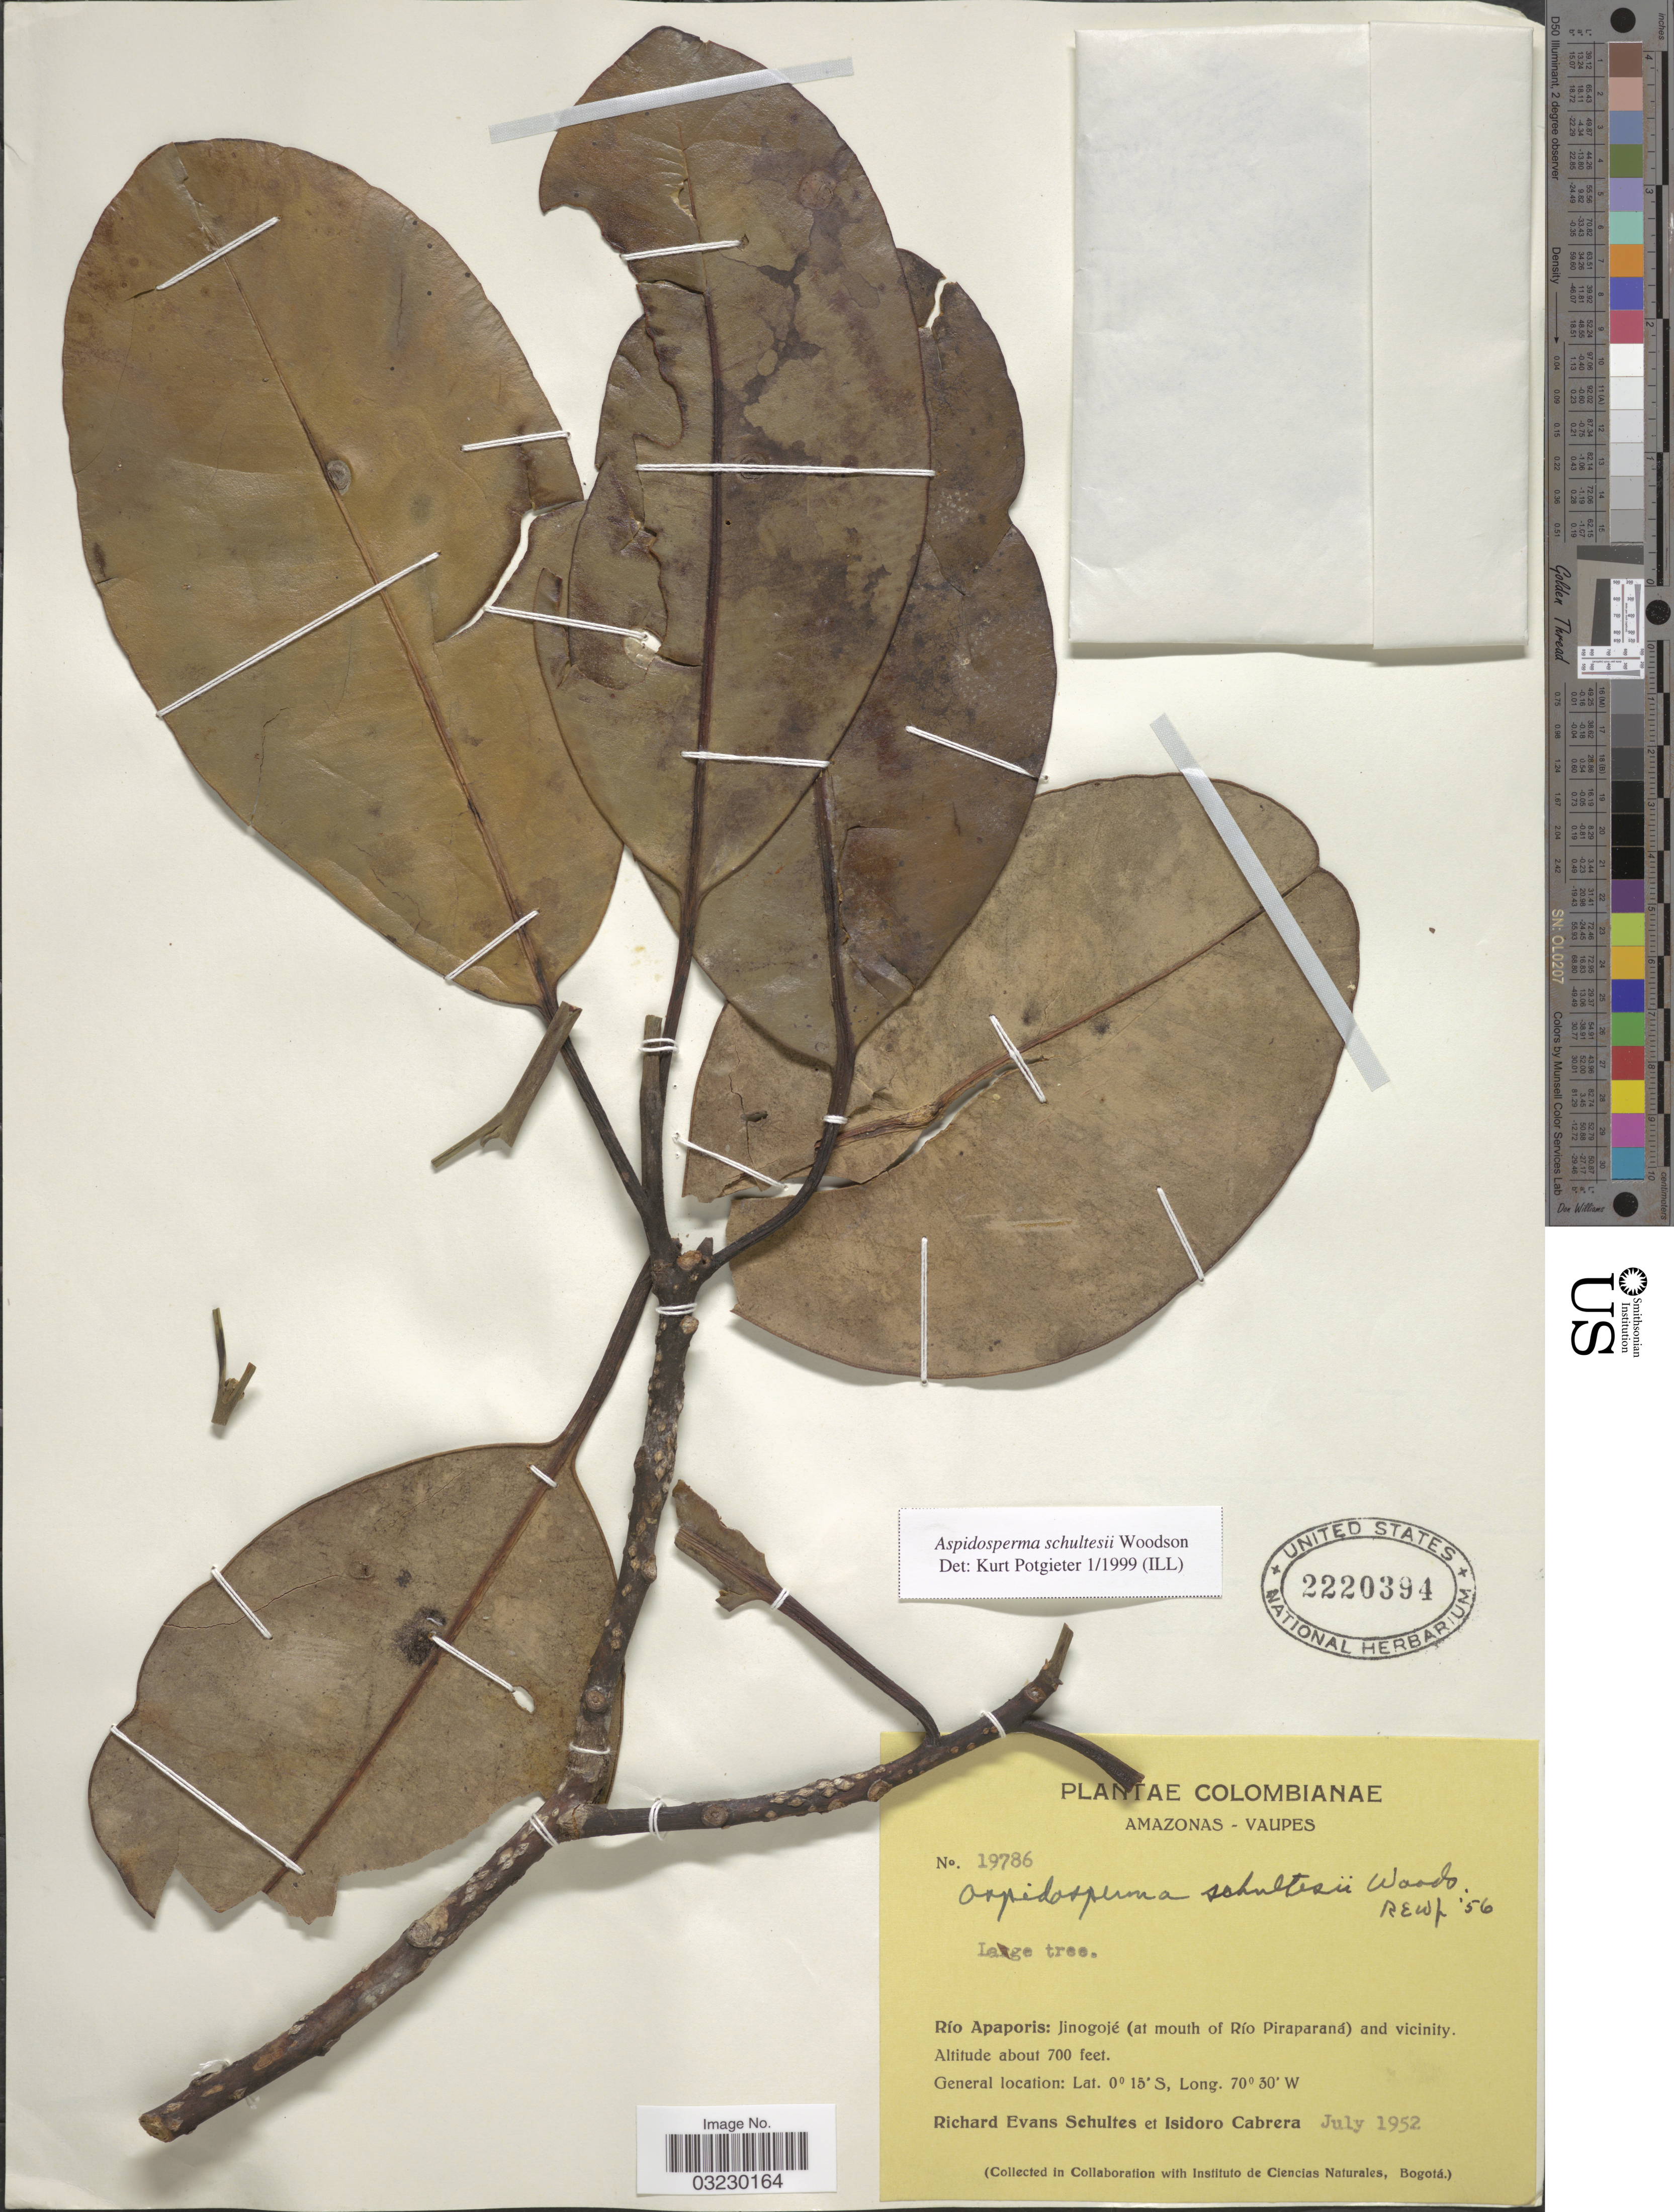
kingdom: Plantae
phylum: Tracheophyta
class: Magnoliopsida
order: Gentianales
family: Apocynaceae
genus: Aspidosperma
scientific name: Aspidosperma schultesii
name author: Woodson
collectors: R. E. Schultes & I. Cabrera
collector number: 19786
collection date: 1952-07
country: Colombia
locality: Amazonas-Vaupes. Río Apaporis: Jinogojé (at mouth of Río Piraparaná) and vicinity.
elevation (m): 213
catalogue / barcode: US 2220394